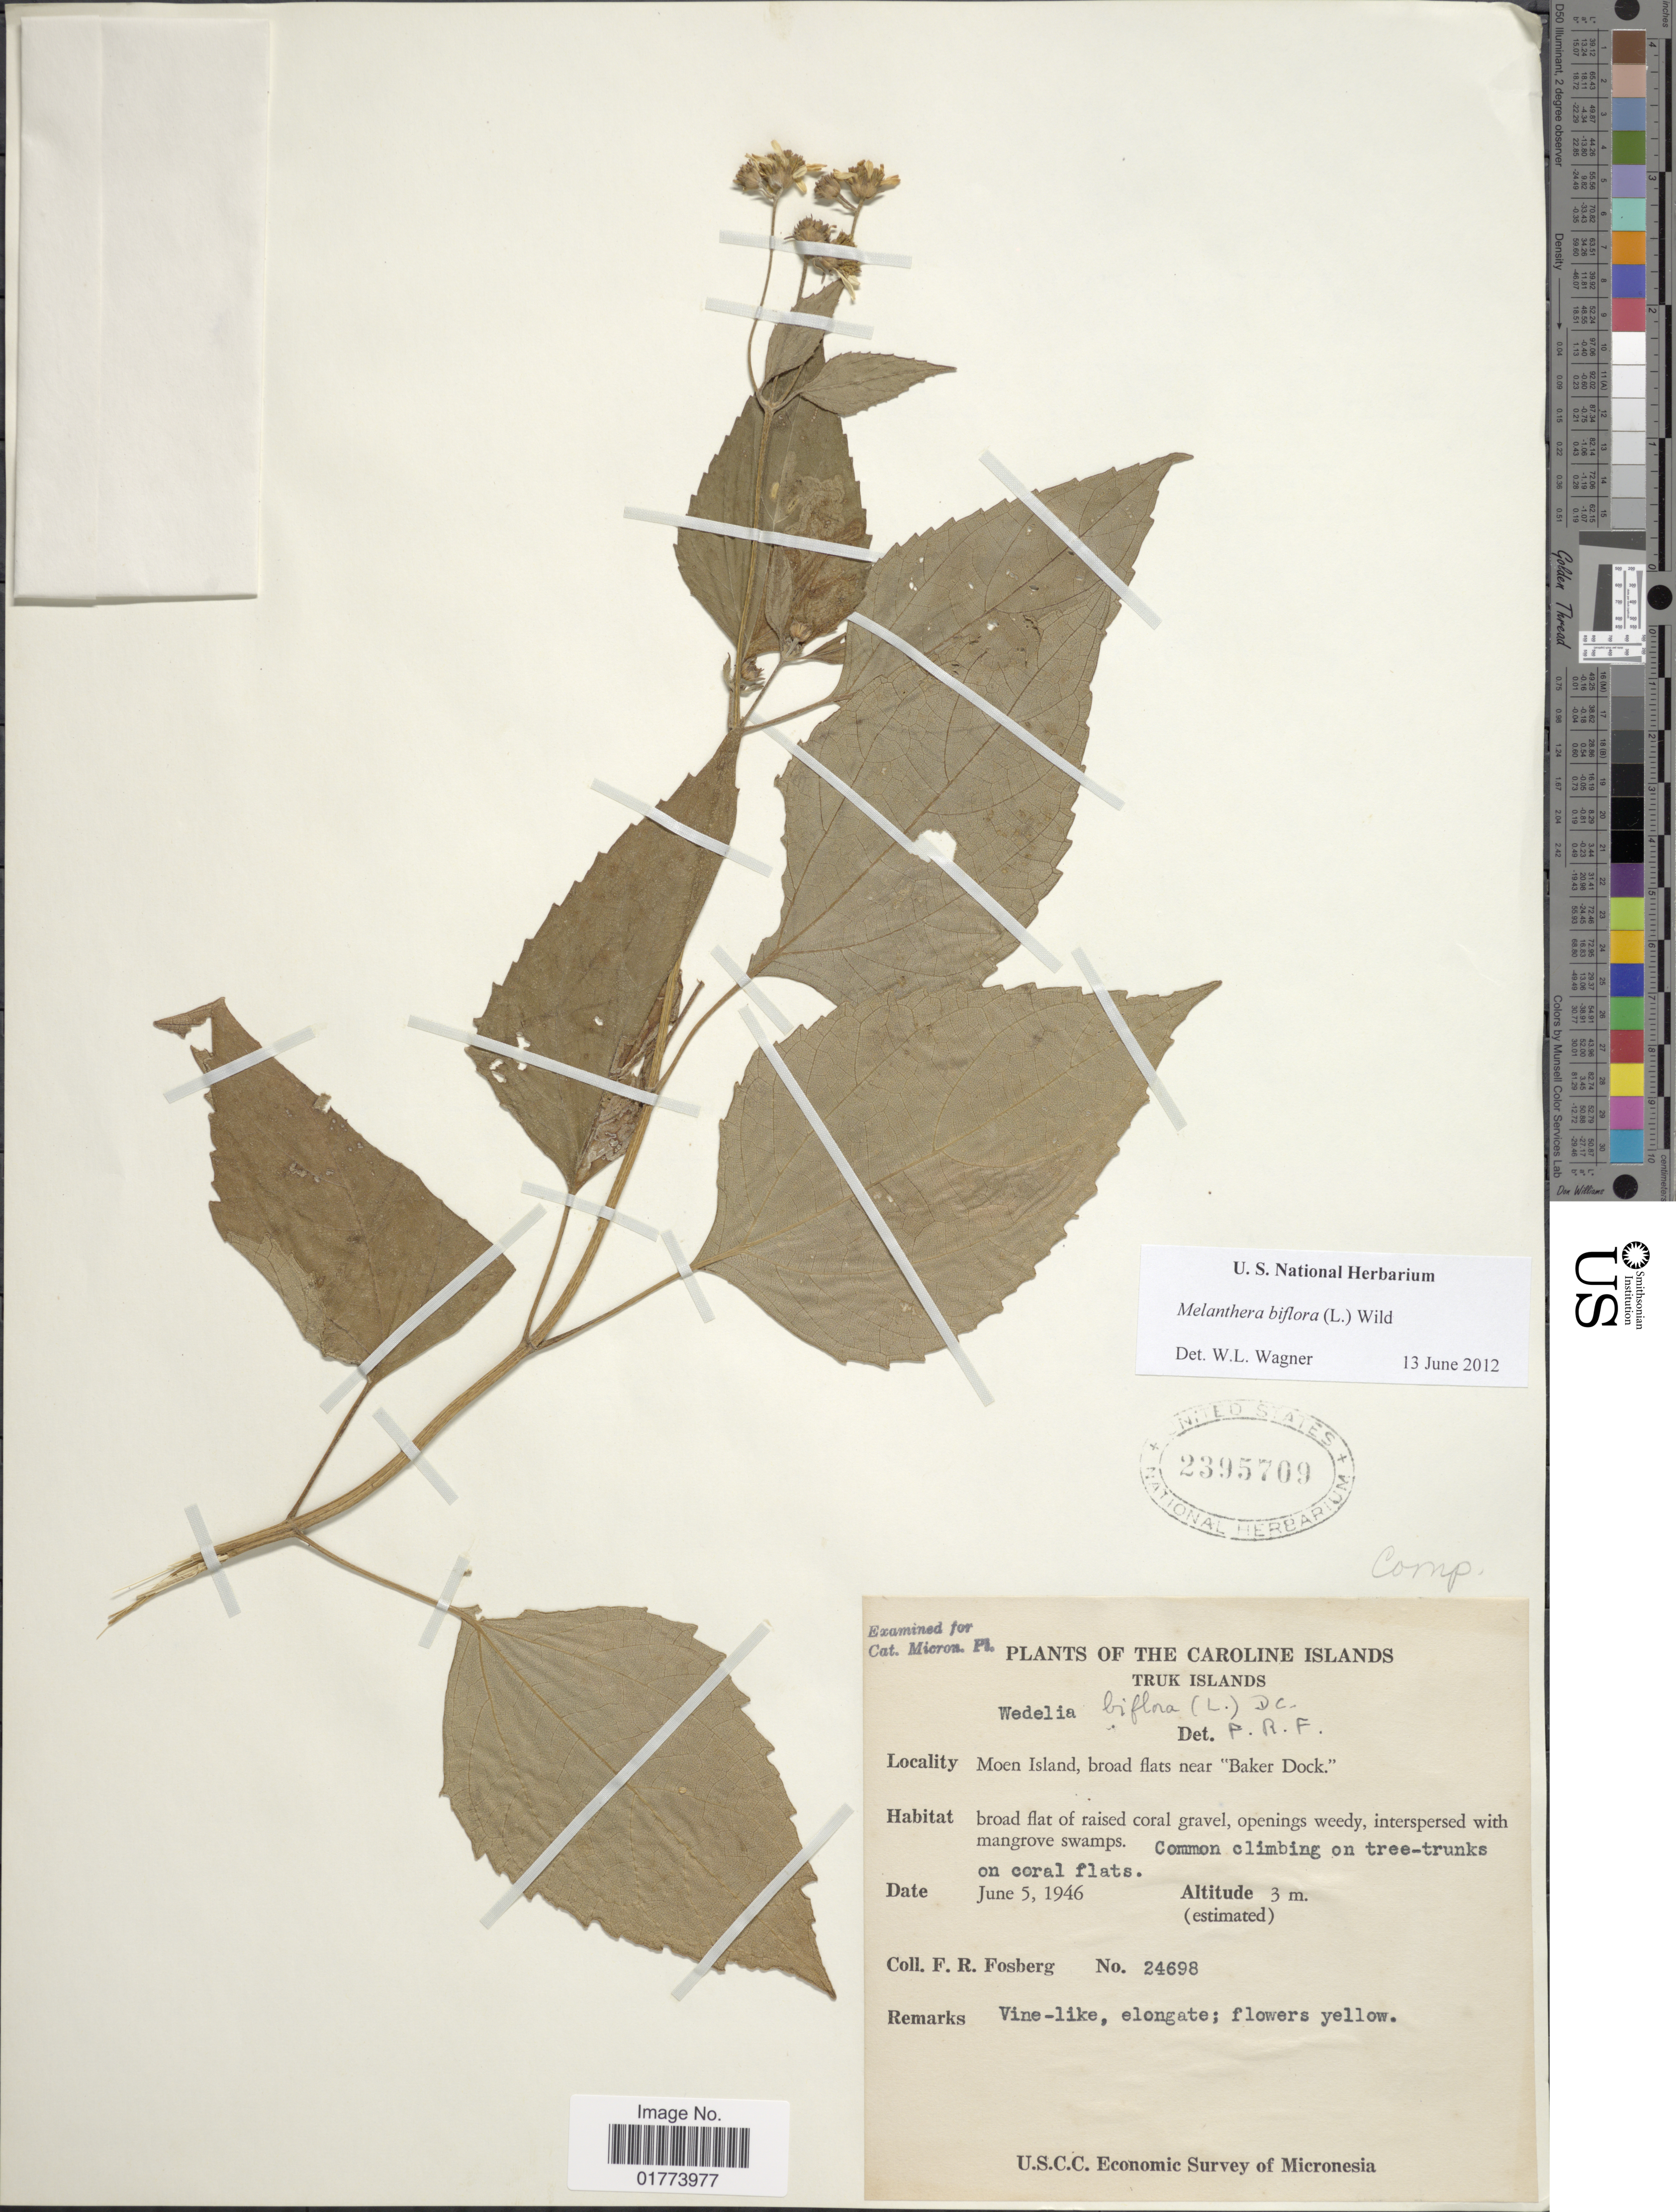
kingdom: Plantae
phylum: Tracheophyta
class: Magnoliopsida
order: Asterales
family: Asteraceae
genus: Wollastonia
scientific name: Wollastonia biflora var. biflora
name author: (L.) DC.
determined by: Wagner, W. L., (BOT), Smithsonian Institution - National Museum of Natural History (UNITED STATES)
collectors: F. R. Fosberg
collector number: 24698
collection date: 1946-06-06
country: Micronesia, Federated States of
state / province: Truk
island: Moen [Wono]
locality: Truk Islands, Moen Island, broad flats near "Baker Dock"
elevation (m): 3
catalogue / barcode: US 2395709